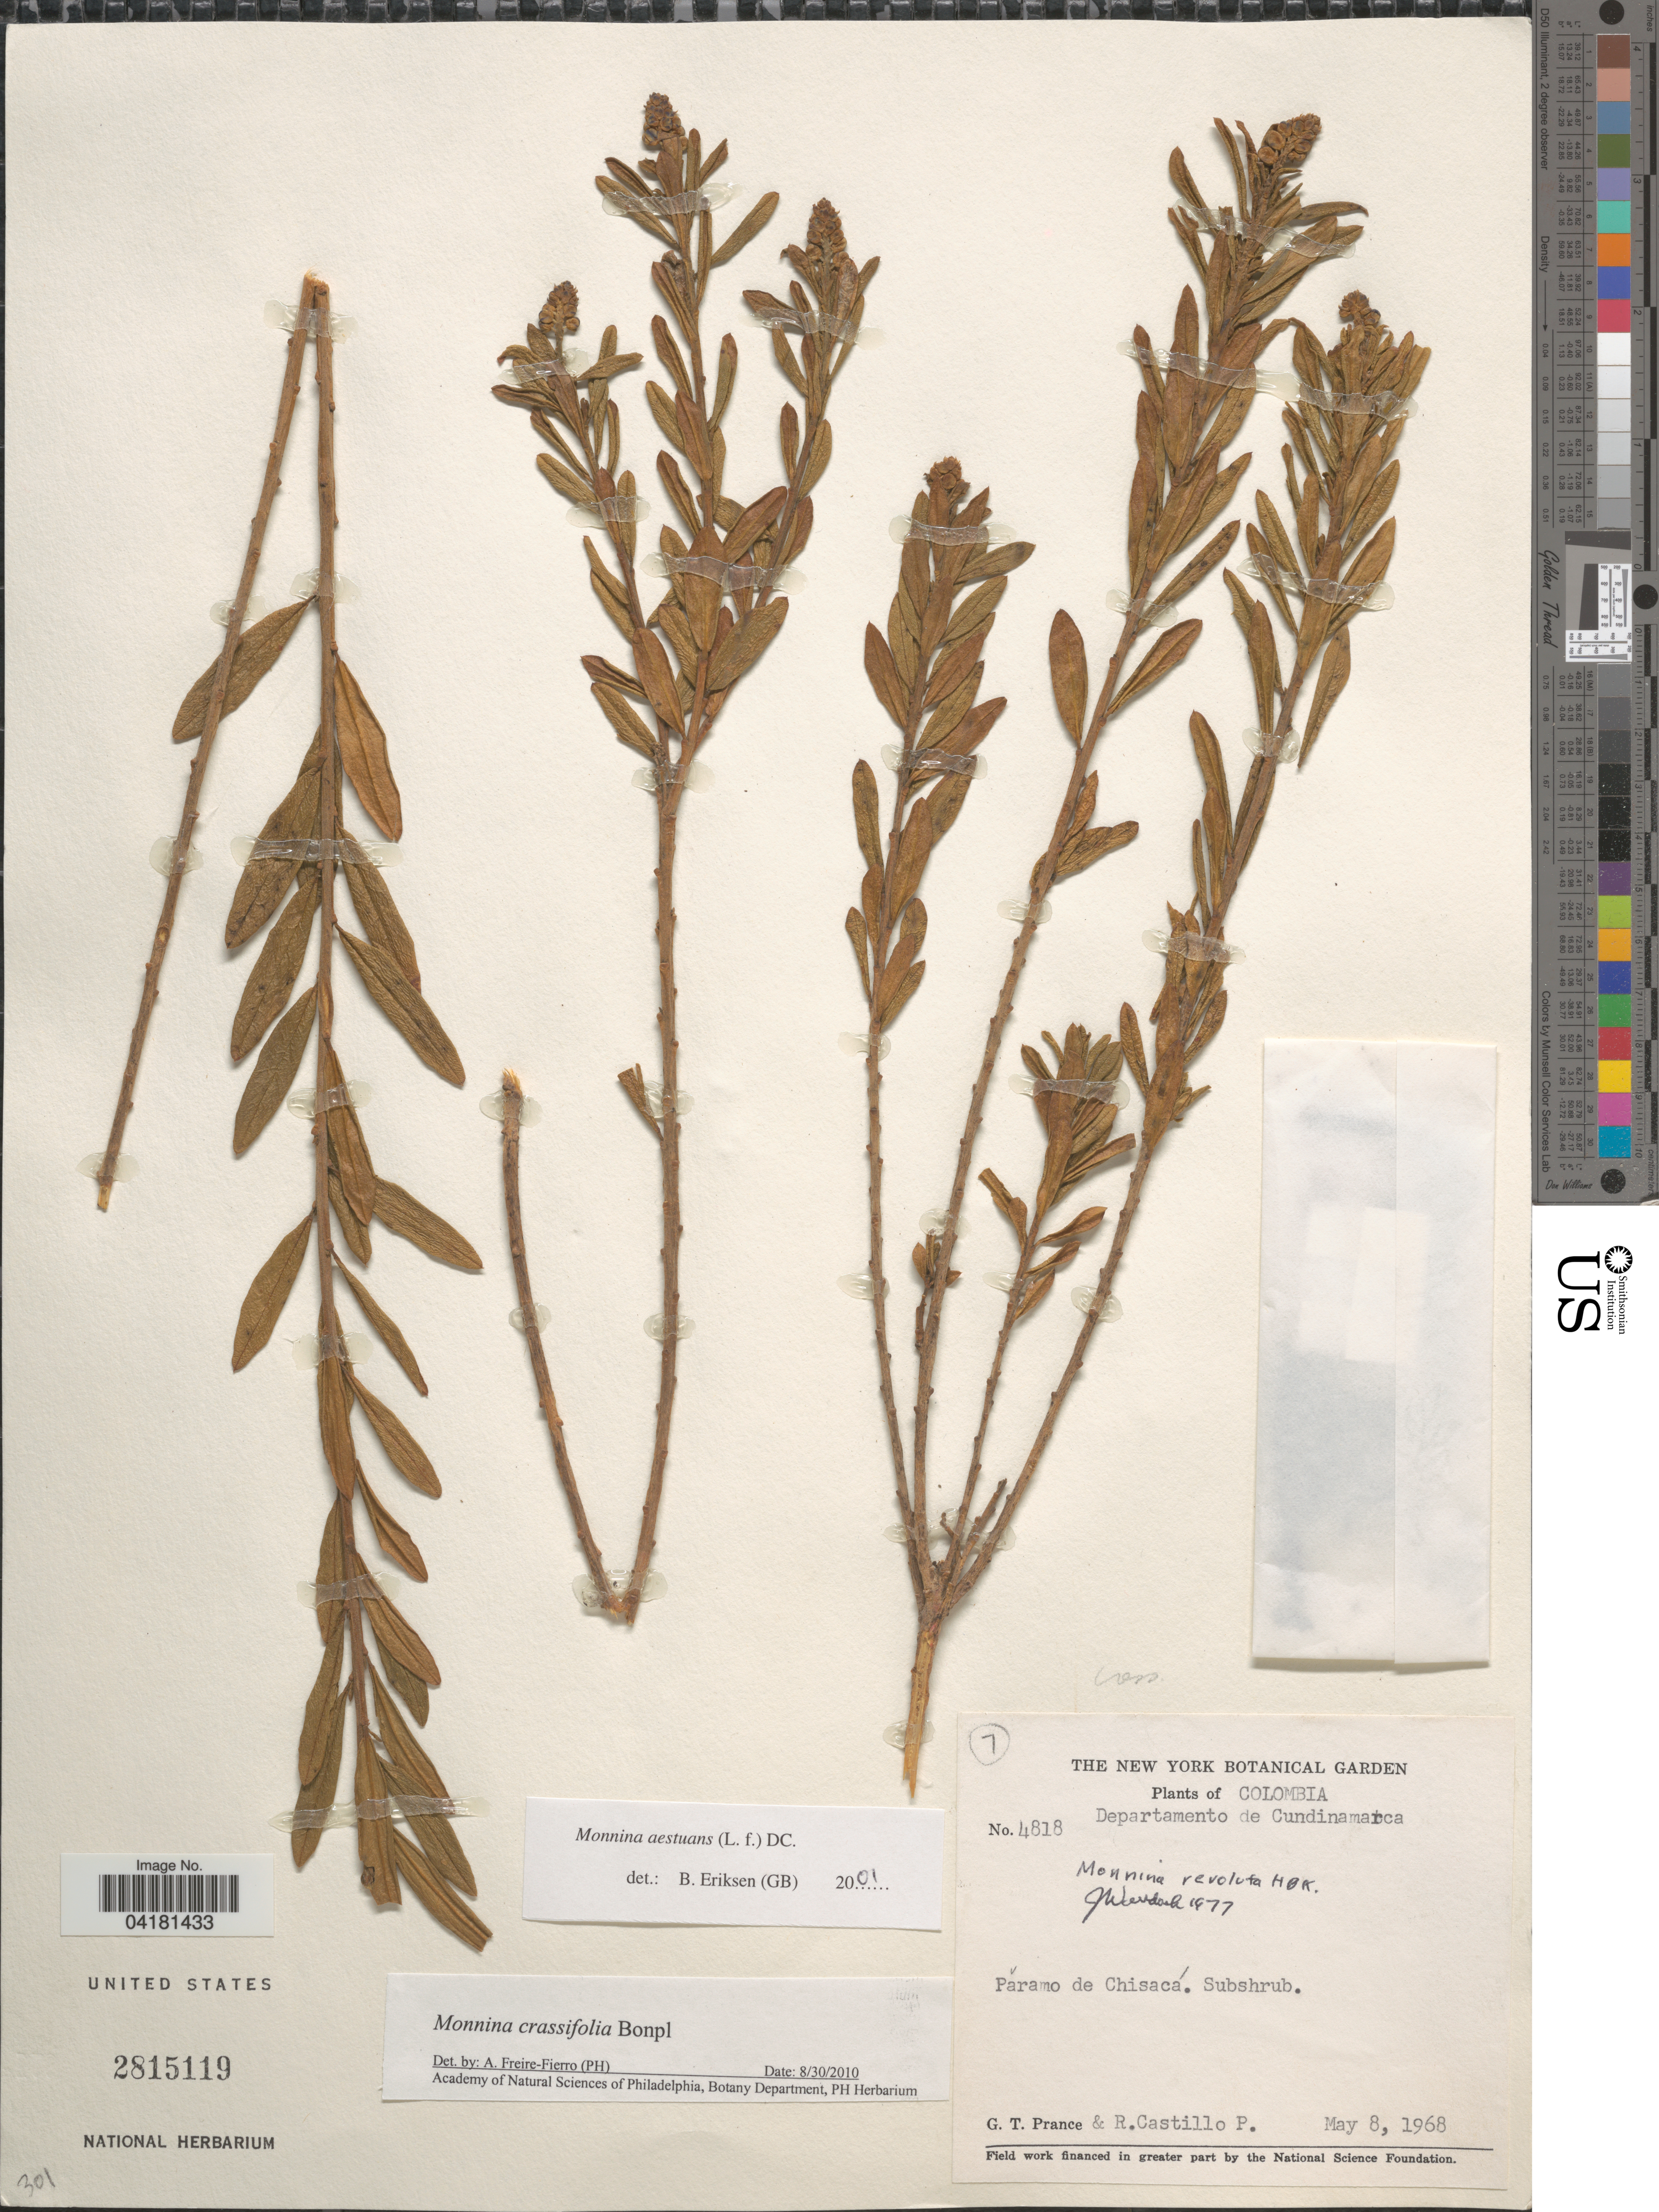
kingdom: Plantae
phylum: Tracheophyta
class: Magnoliopsida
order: Fabales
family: Polygalaceae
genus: Monnina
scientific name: Monnina crassifolia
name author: (Bonpl.) Kunth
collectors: G. T. Prance & R. Castillo P.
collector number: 4818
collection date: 1968-05-08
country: Colombia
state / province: Cundinamarca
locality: Departamento de Cundinamarca. Páramo de Chisacá.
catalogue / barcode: US 2815119